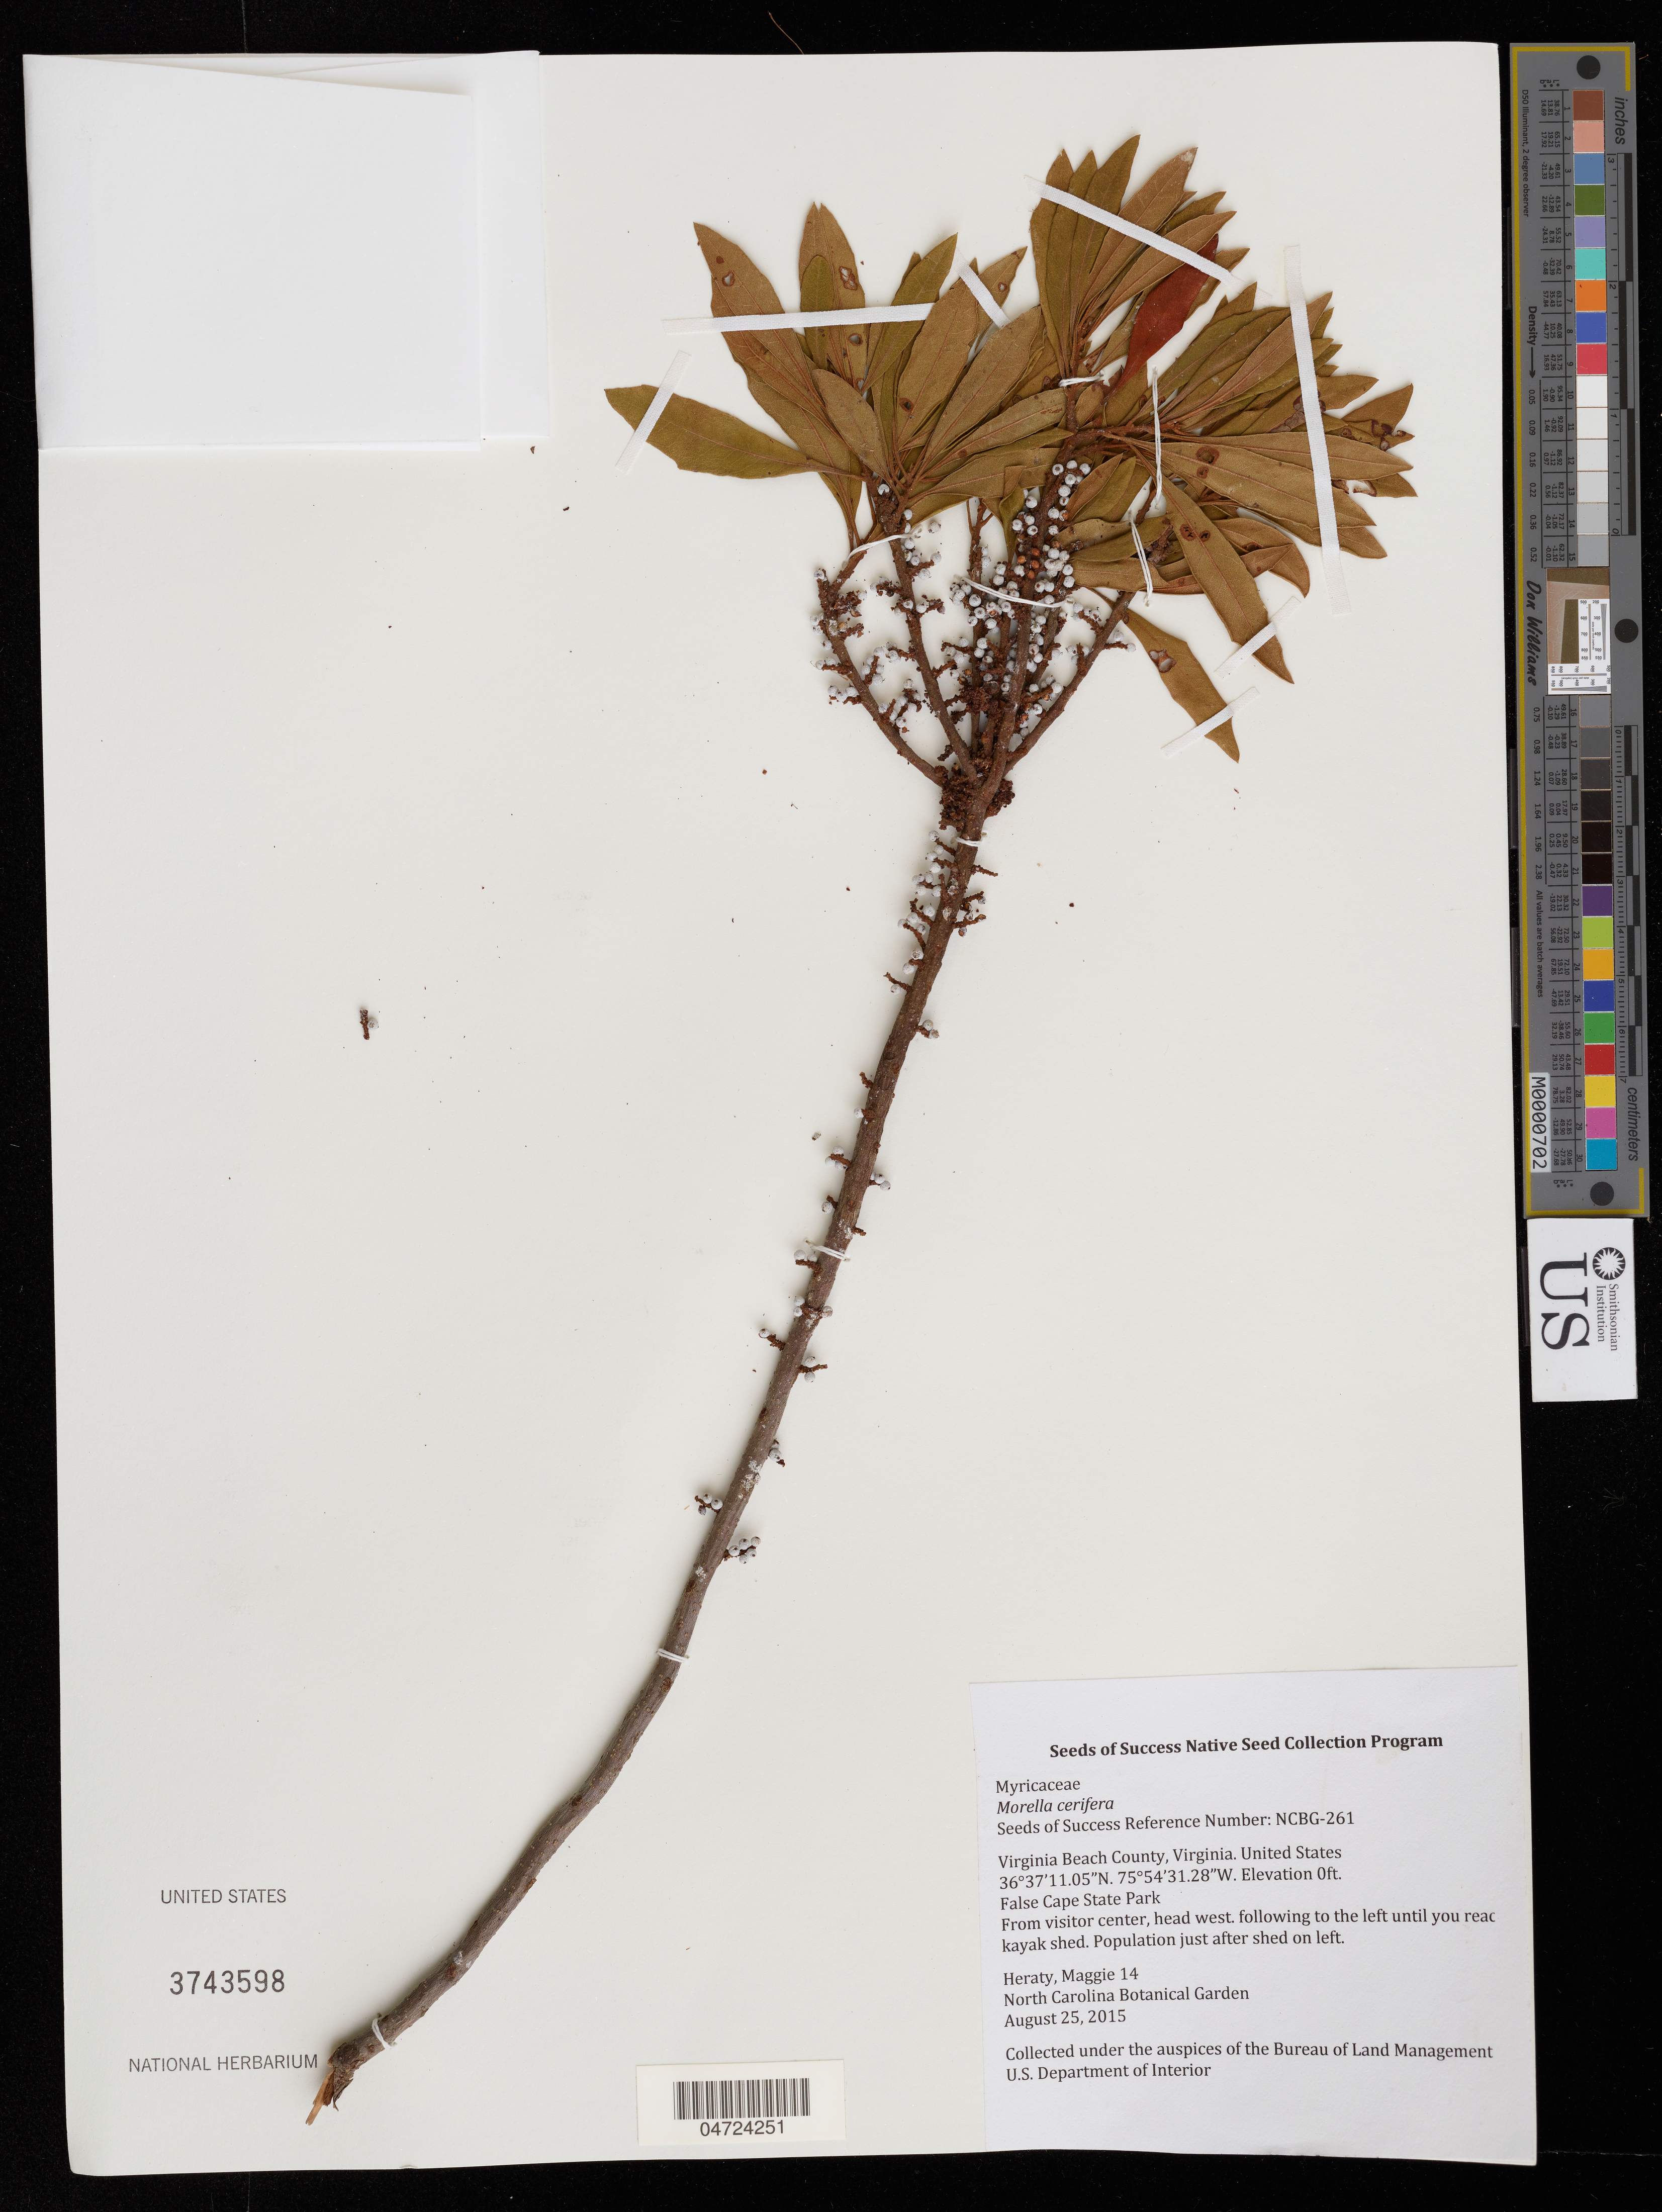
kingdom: Plantae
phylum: Tracheophyta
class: Magnoliopsida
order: Fagales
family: Myricaceae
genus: Morella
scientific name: Morella cerifera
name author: (L.) Small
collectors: M. Heraty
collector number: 14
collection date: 2015-08-25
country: United States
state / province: Virginia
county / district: City of Virginia Beach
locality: Virginia Beach County. False Cape State Park. From visitor center, head west following to the left until you reach kayak shed. Population just after shed on left.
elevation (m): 0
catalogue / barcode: US 3743598